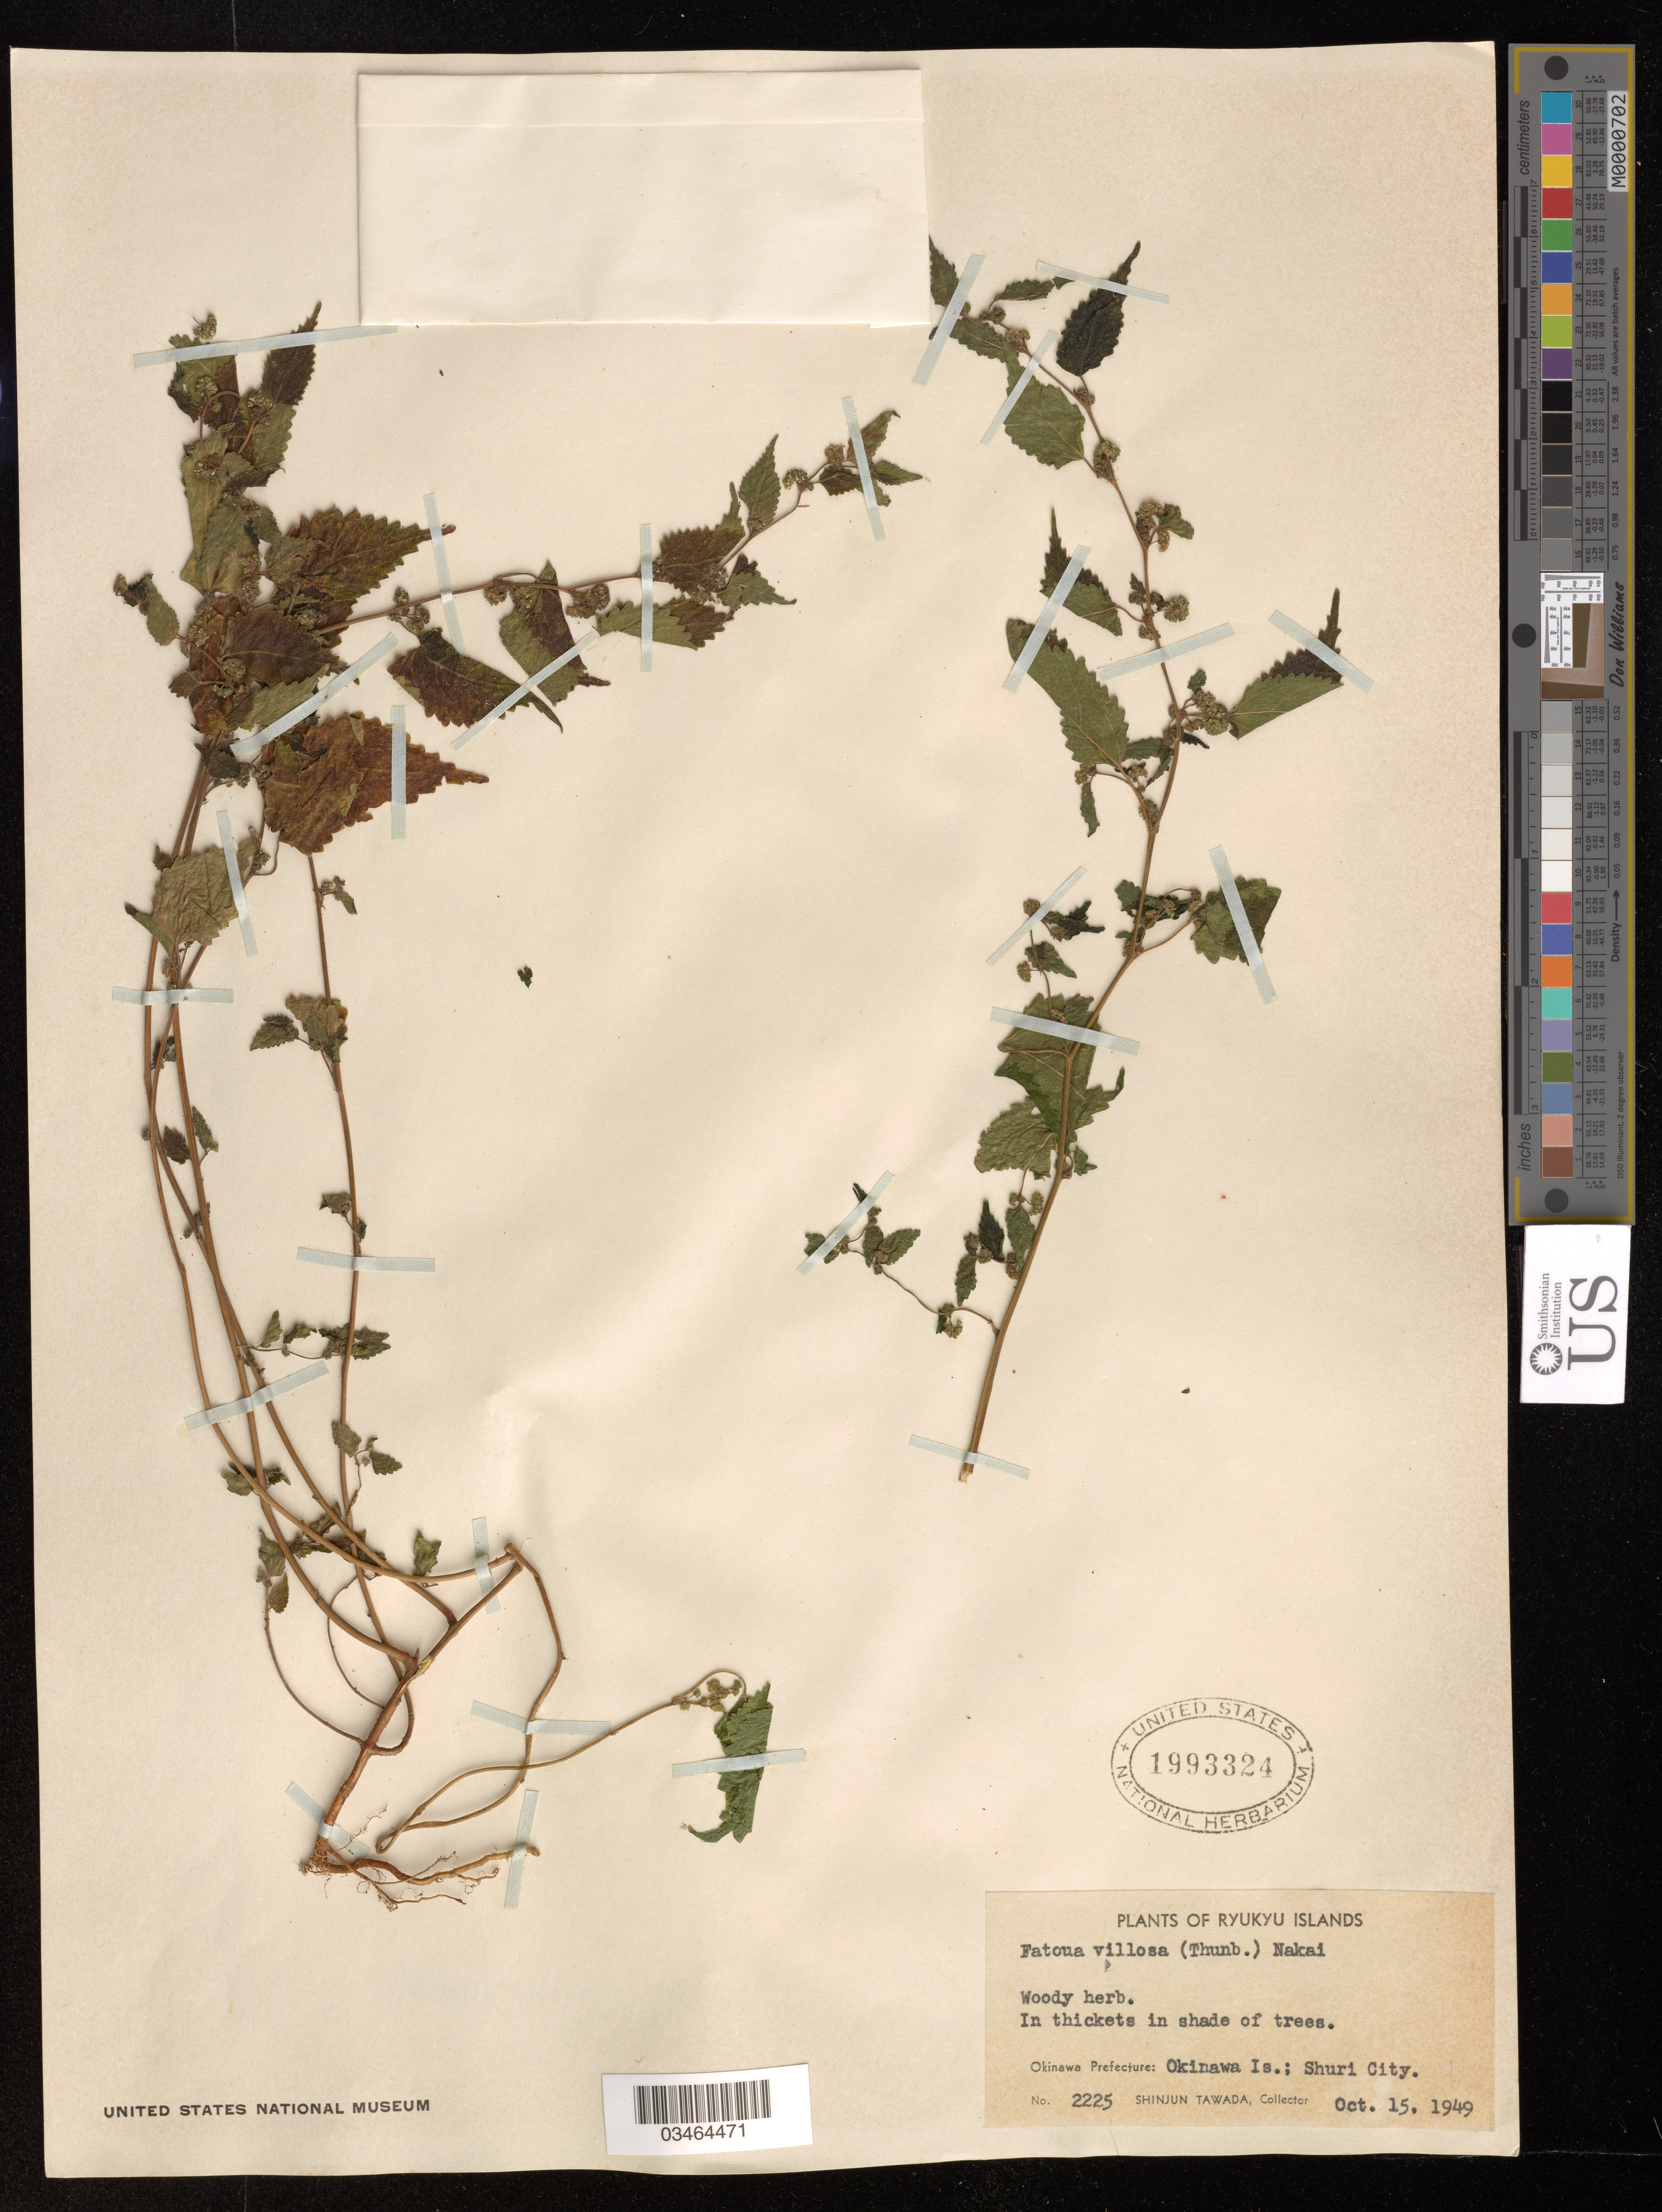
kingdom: Plantae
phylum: Tracheophyta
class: Magnoliopsida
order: Rosales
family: Moraceae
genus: Fatoua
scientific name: Fatoua villosa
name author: (Thunb.) Nakai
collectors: S. Tawada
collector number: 2225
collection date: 1949-10-15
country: Japan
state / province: Okinawa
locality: Okinawa Prefecture: Okinawa Is; Shuri City.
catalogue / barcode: US 1993324